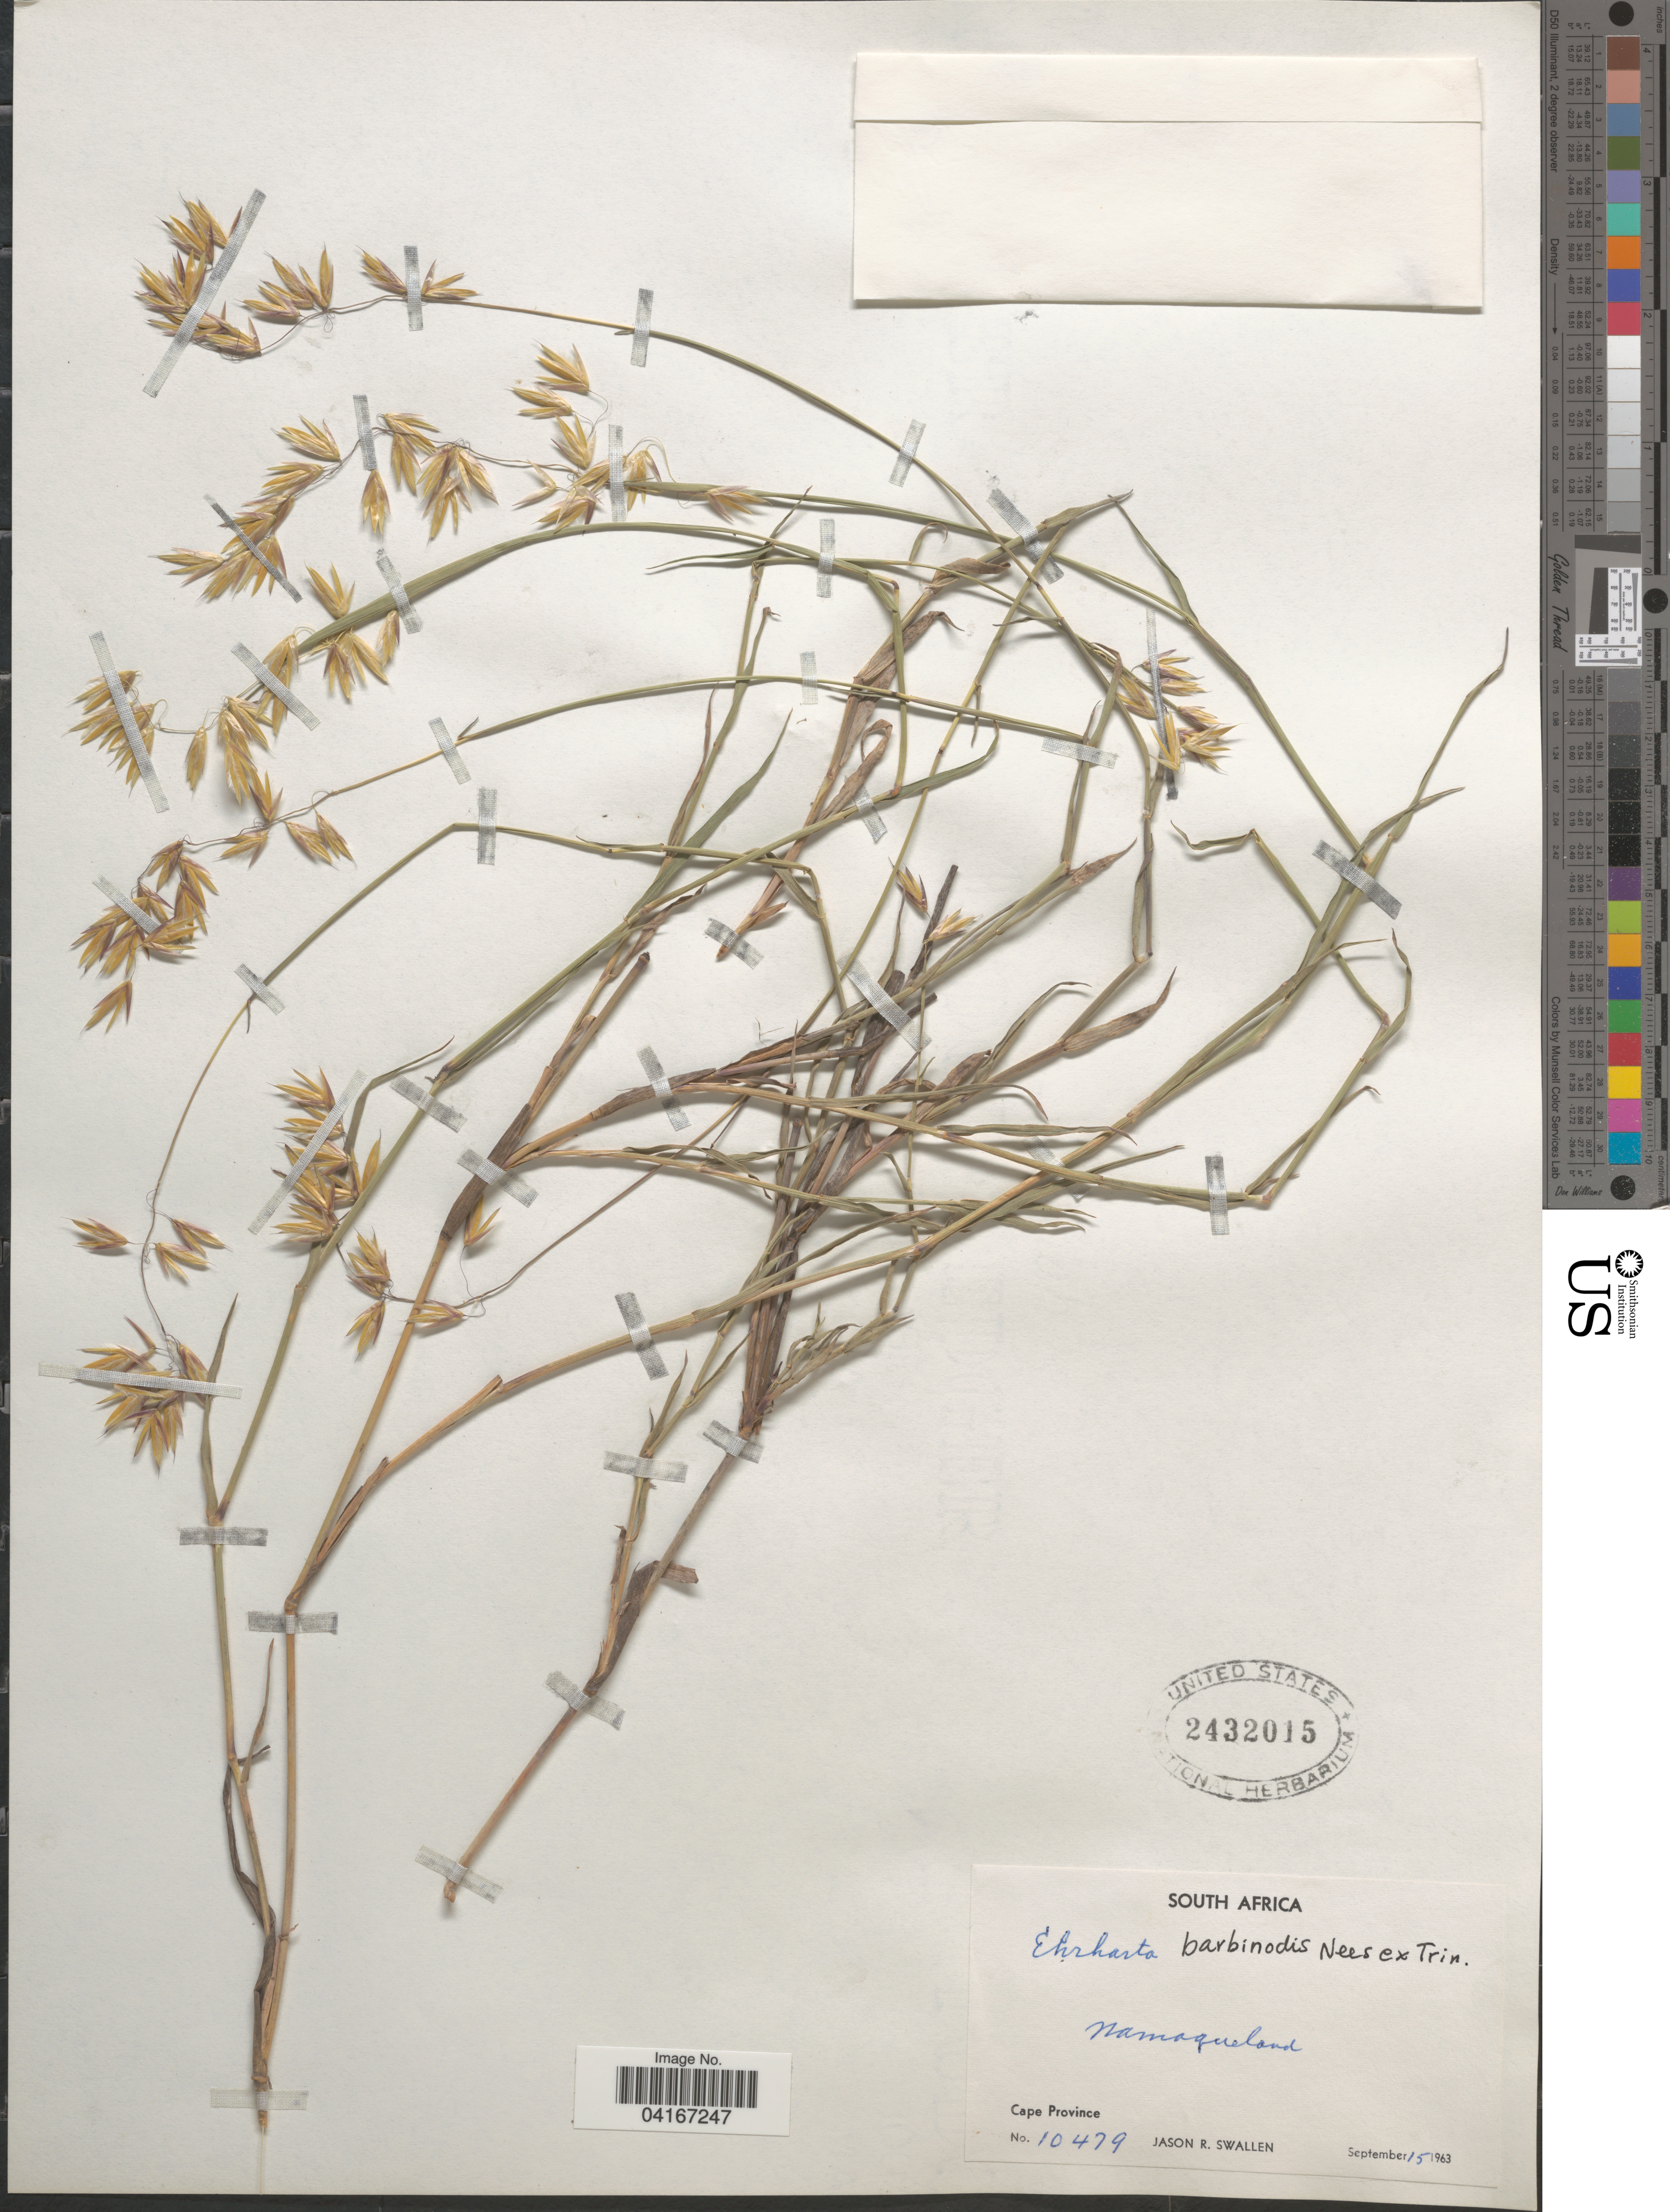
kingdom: Plantae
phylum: Tracheophyta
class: Liliopsida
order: Poales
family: Poaceae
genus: Ehrharta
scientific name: Ehrharta brevifolia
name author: Schrad.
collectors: J. R. Swallen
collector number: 10479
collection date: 1963-09-15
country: South Africa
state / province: Northern Cape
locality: Namaqueland.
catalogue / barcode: US 2432015